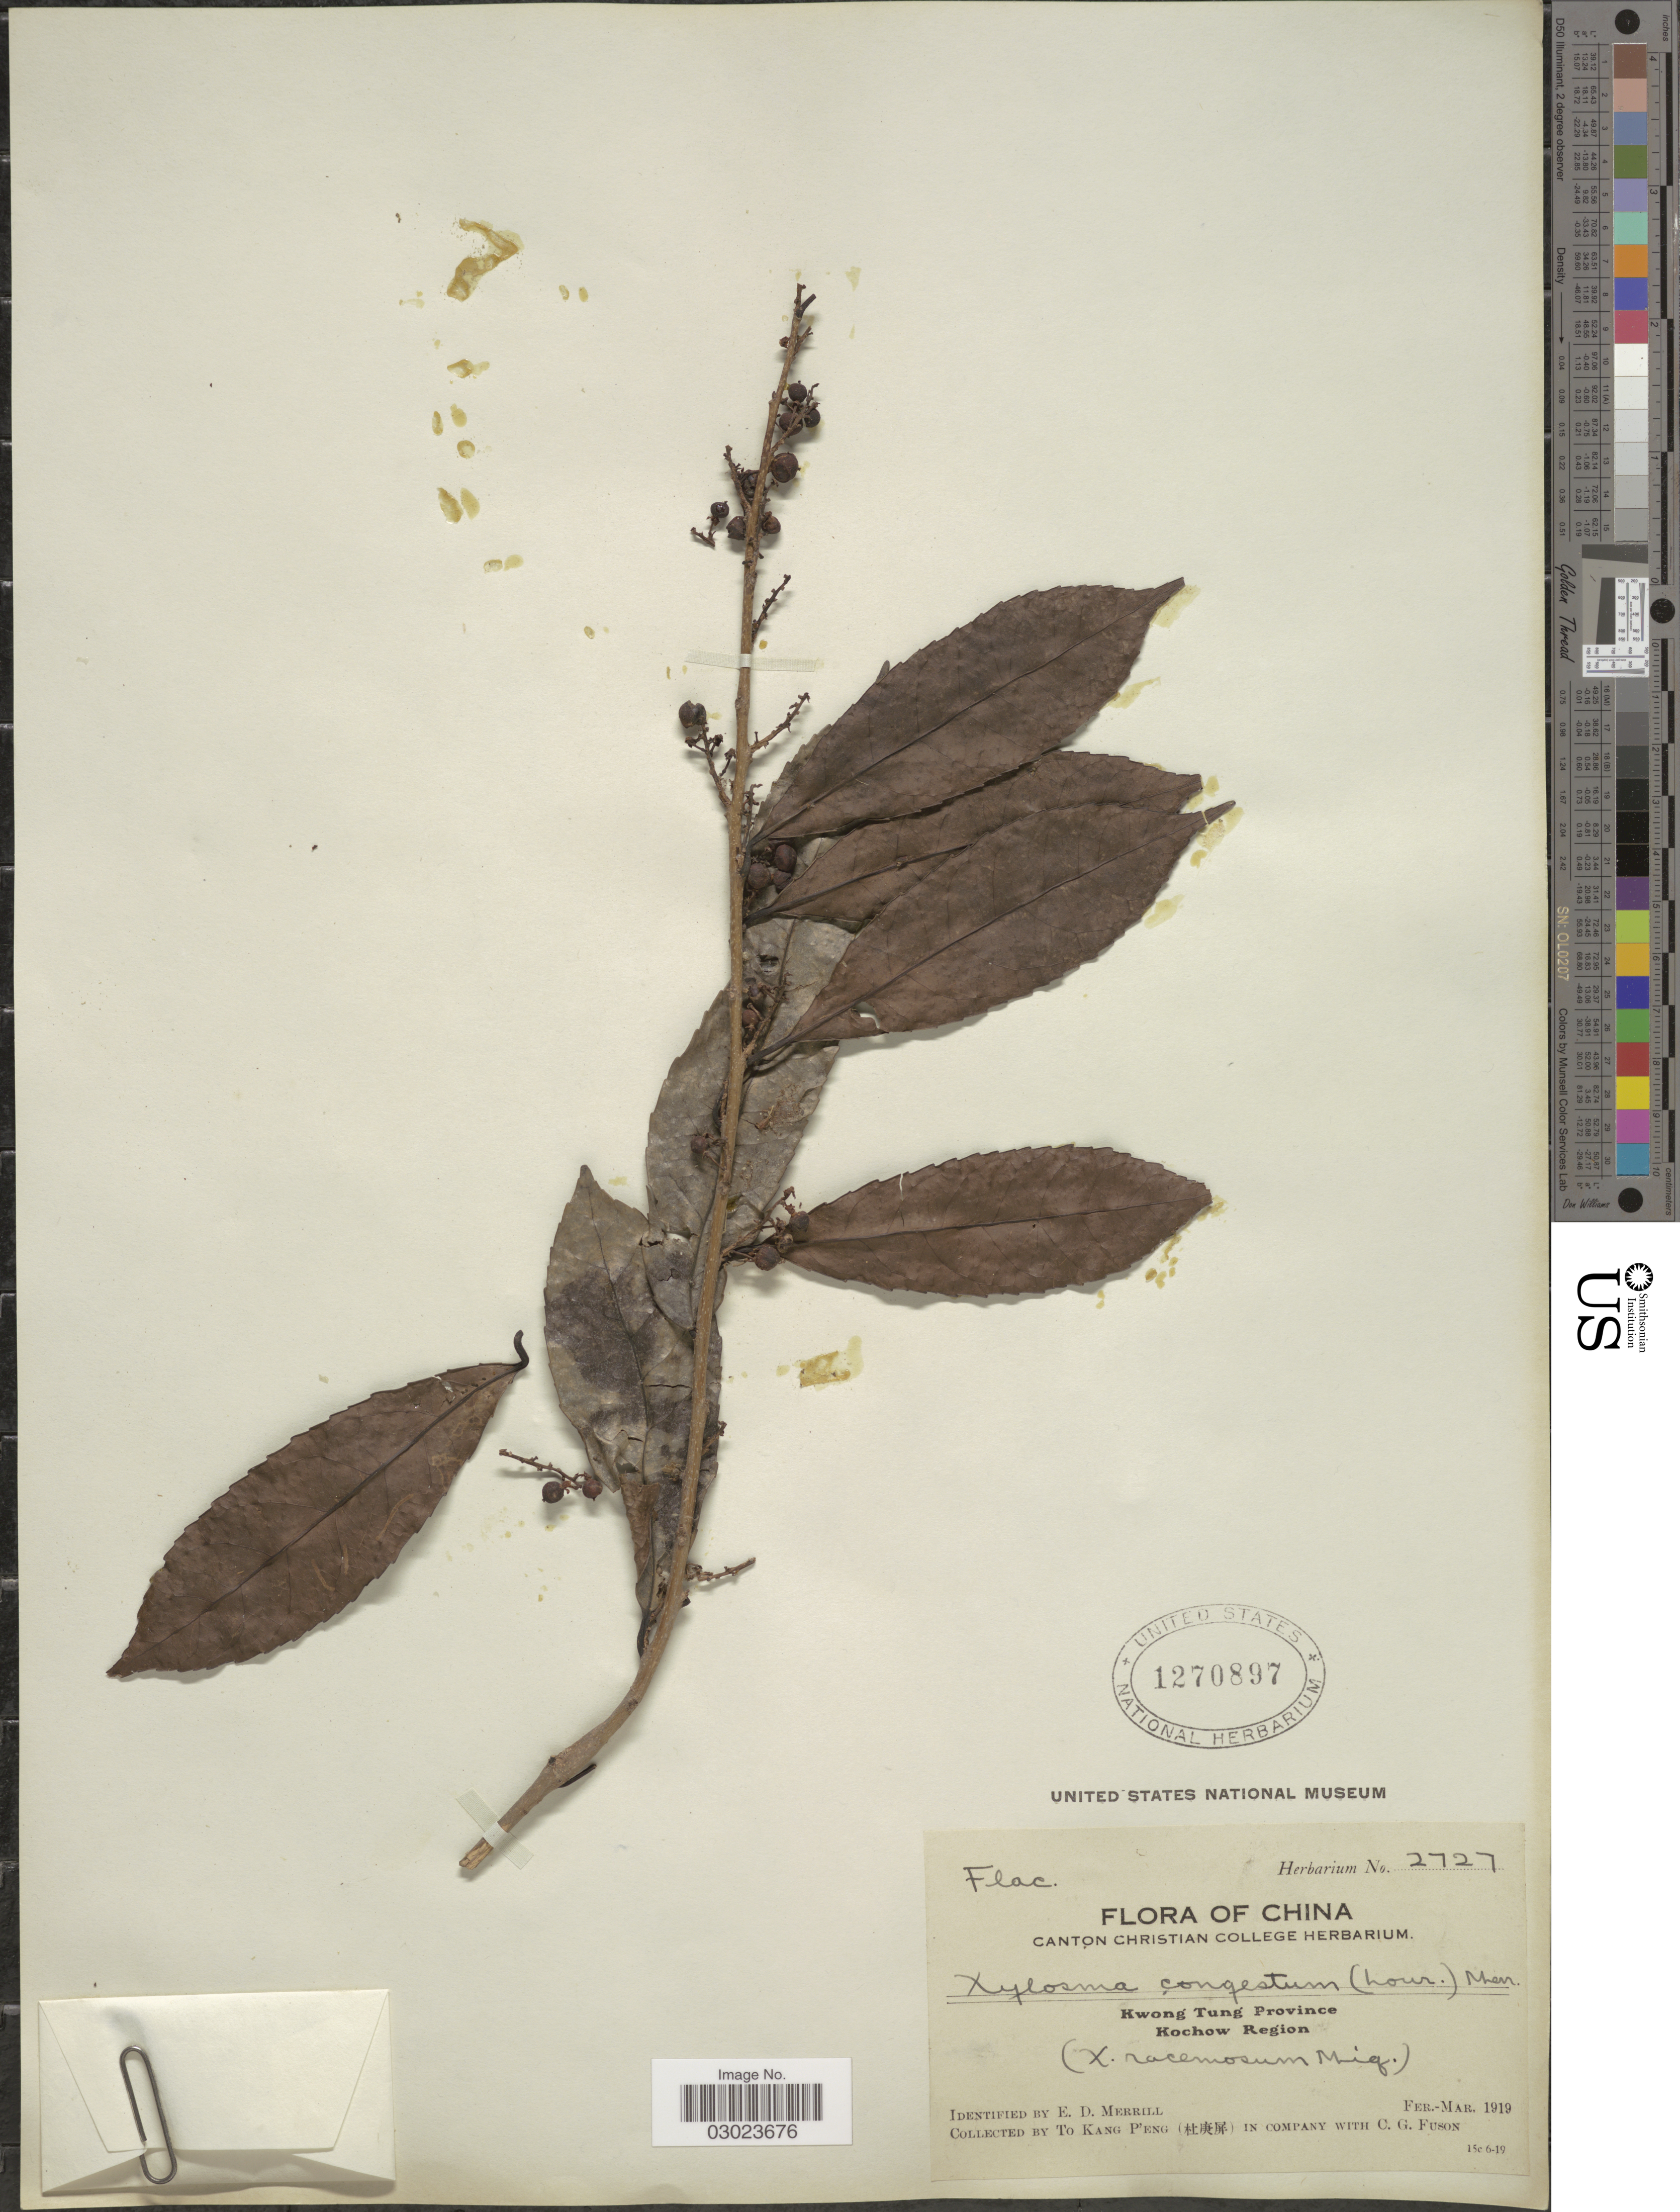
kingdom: Plantae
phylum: Tracheophyta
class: Magnoliopsida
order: Malpighiales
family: Salicaceae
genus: Xylosma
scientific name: Xylosma congesta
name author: (Lour.) Merr.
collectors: To Kang P'eng & C. Fuson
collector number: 2727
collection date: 1919-02/1919-03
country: China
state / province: Guangdong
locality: Kwong Tung Province. Kochow Region.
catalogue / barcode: US 1270897